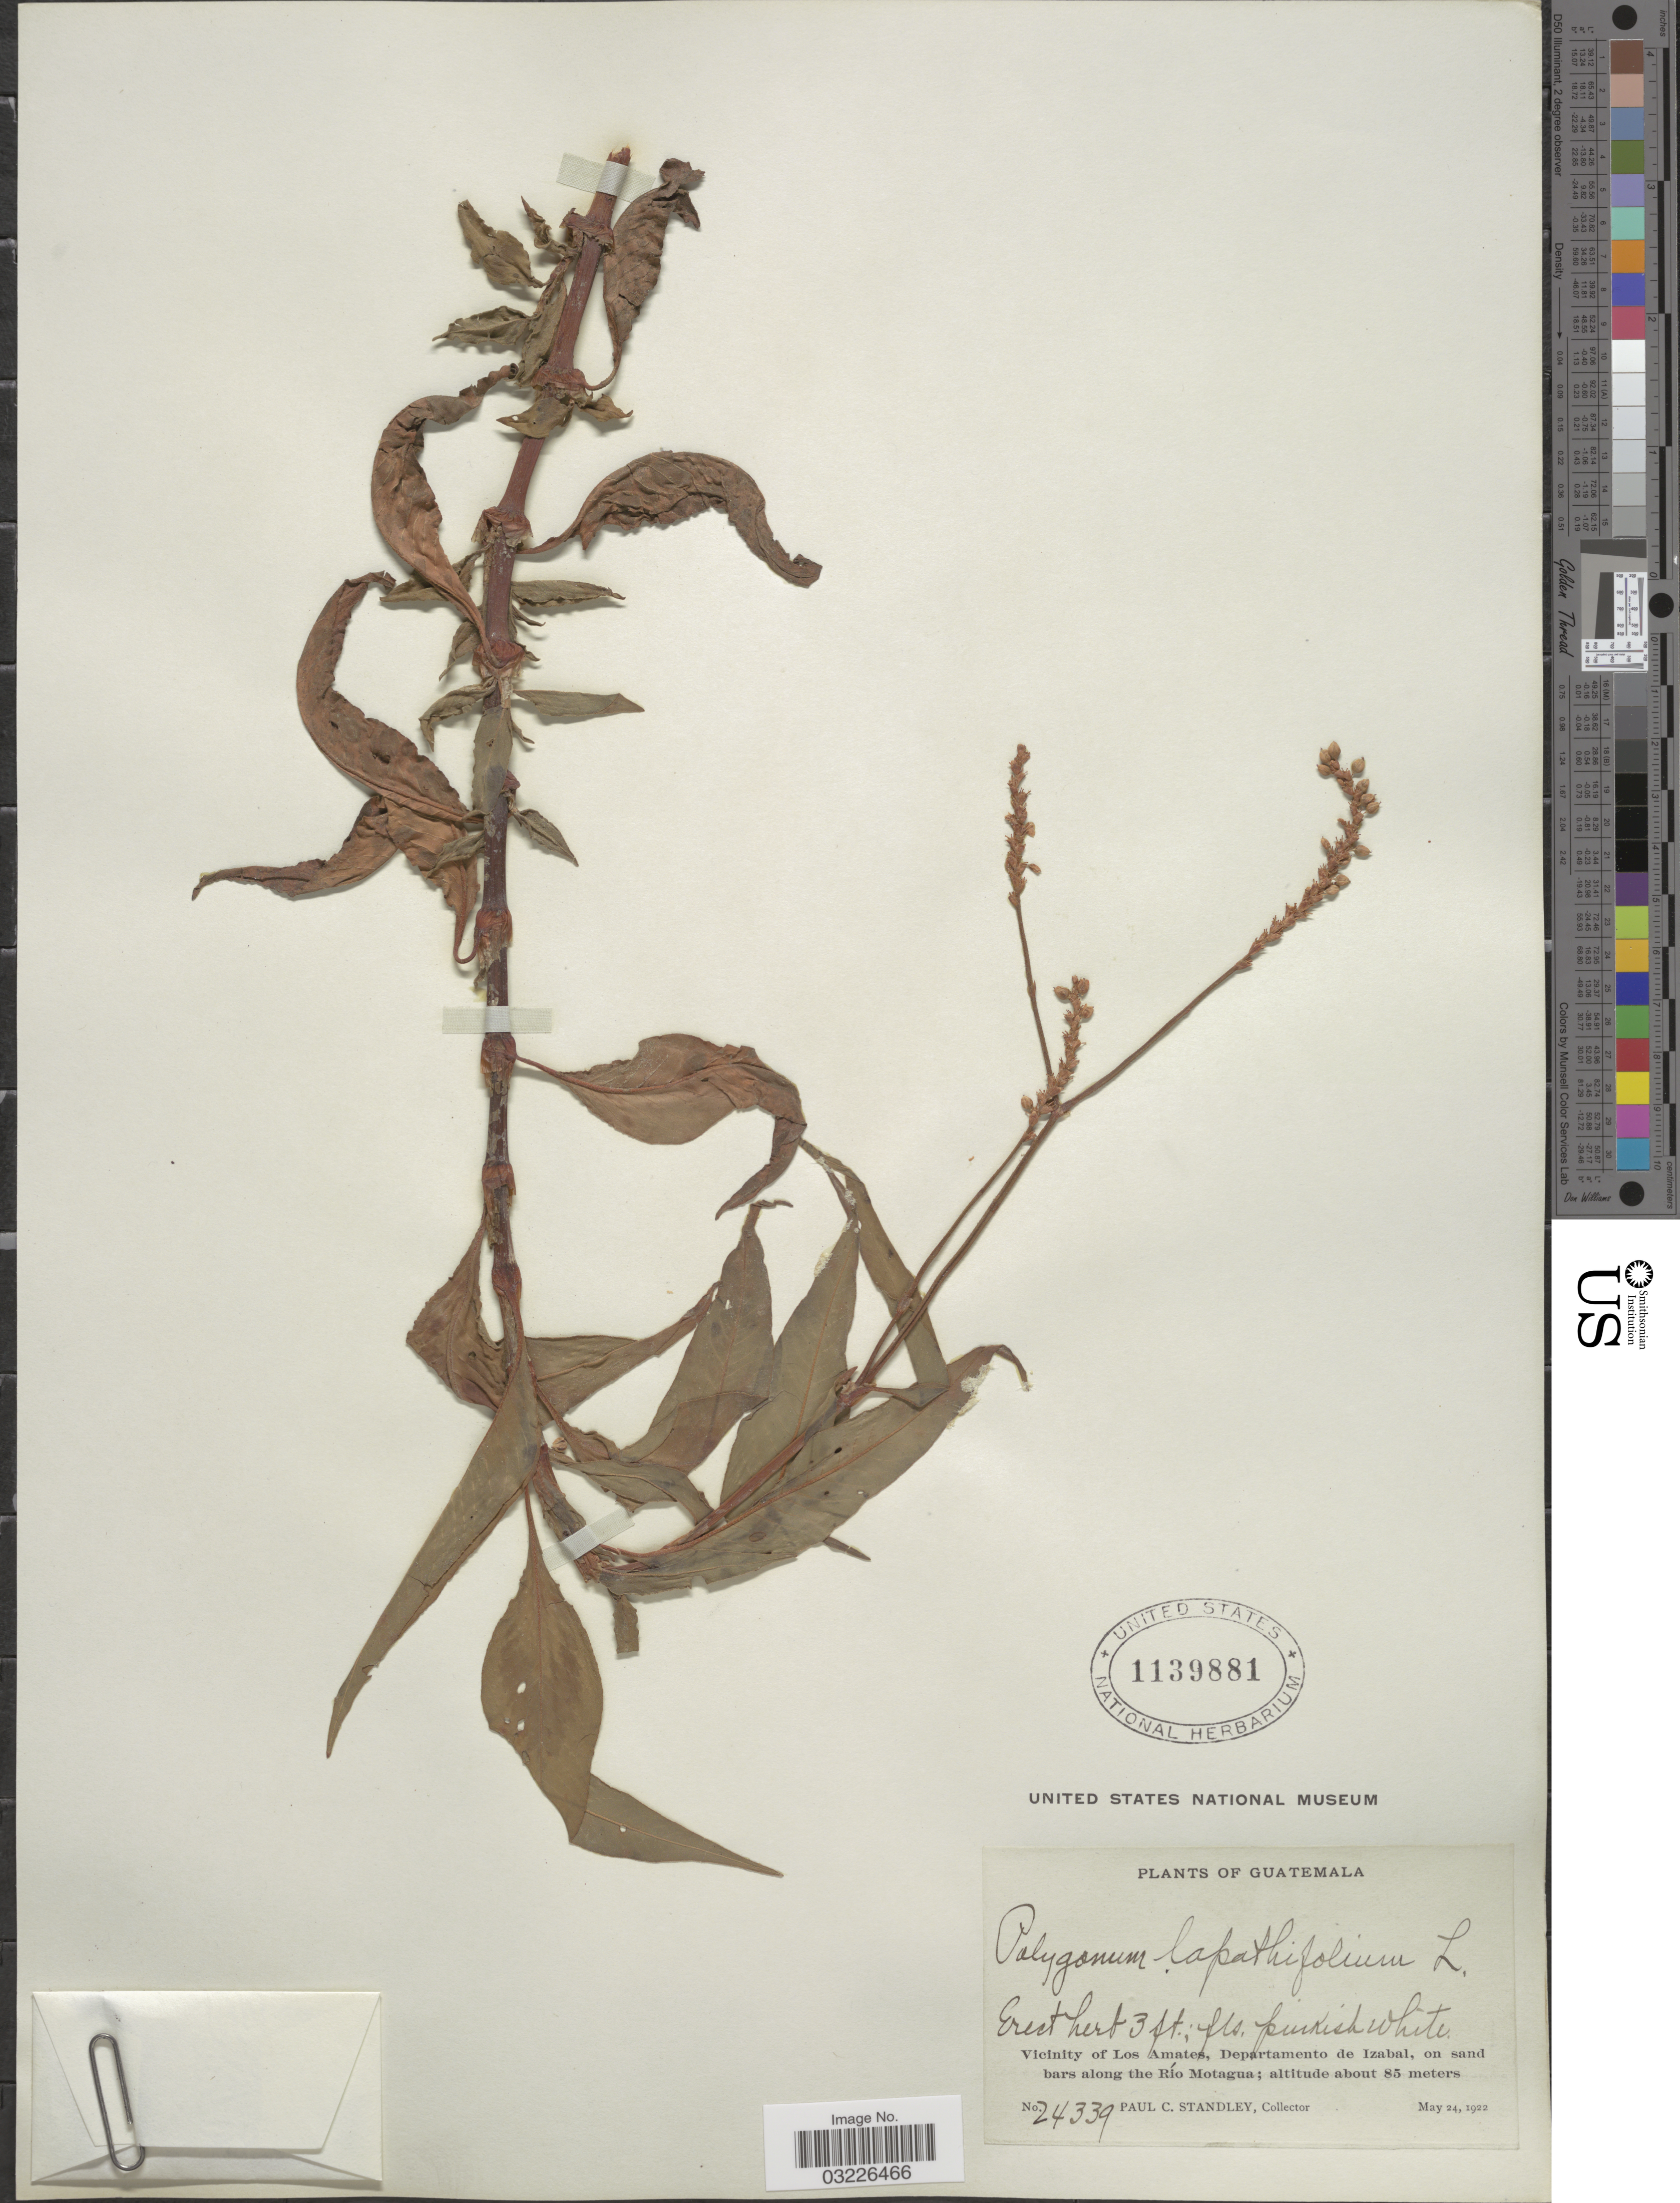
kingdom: Plantae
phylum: Tracheophyta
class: Magnoliopsida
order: Caryophyllales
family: Polygonaceae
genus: Polygonum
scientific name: Polygonum mexicanum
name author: Small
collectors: P. C. Standley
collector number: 24339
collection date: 1922-05-24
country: Guatemala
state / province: Izabal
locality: Vicinity of Los Amates, Departamento de Izabal, on sand bars along the Río Motagua.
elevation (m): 85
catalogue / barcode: US 1139881